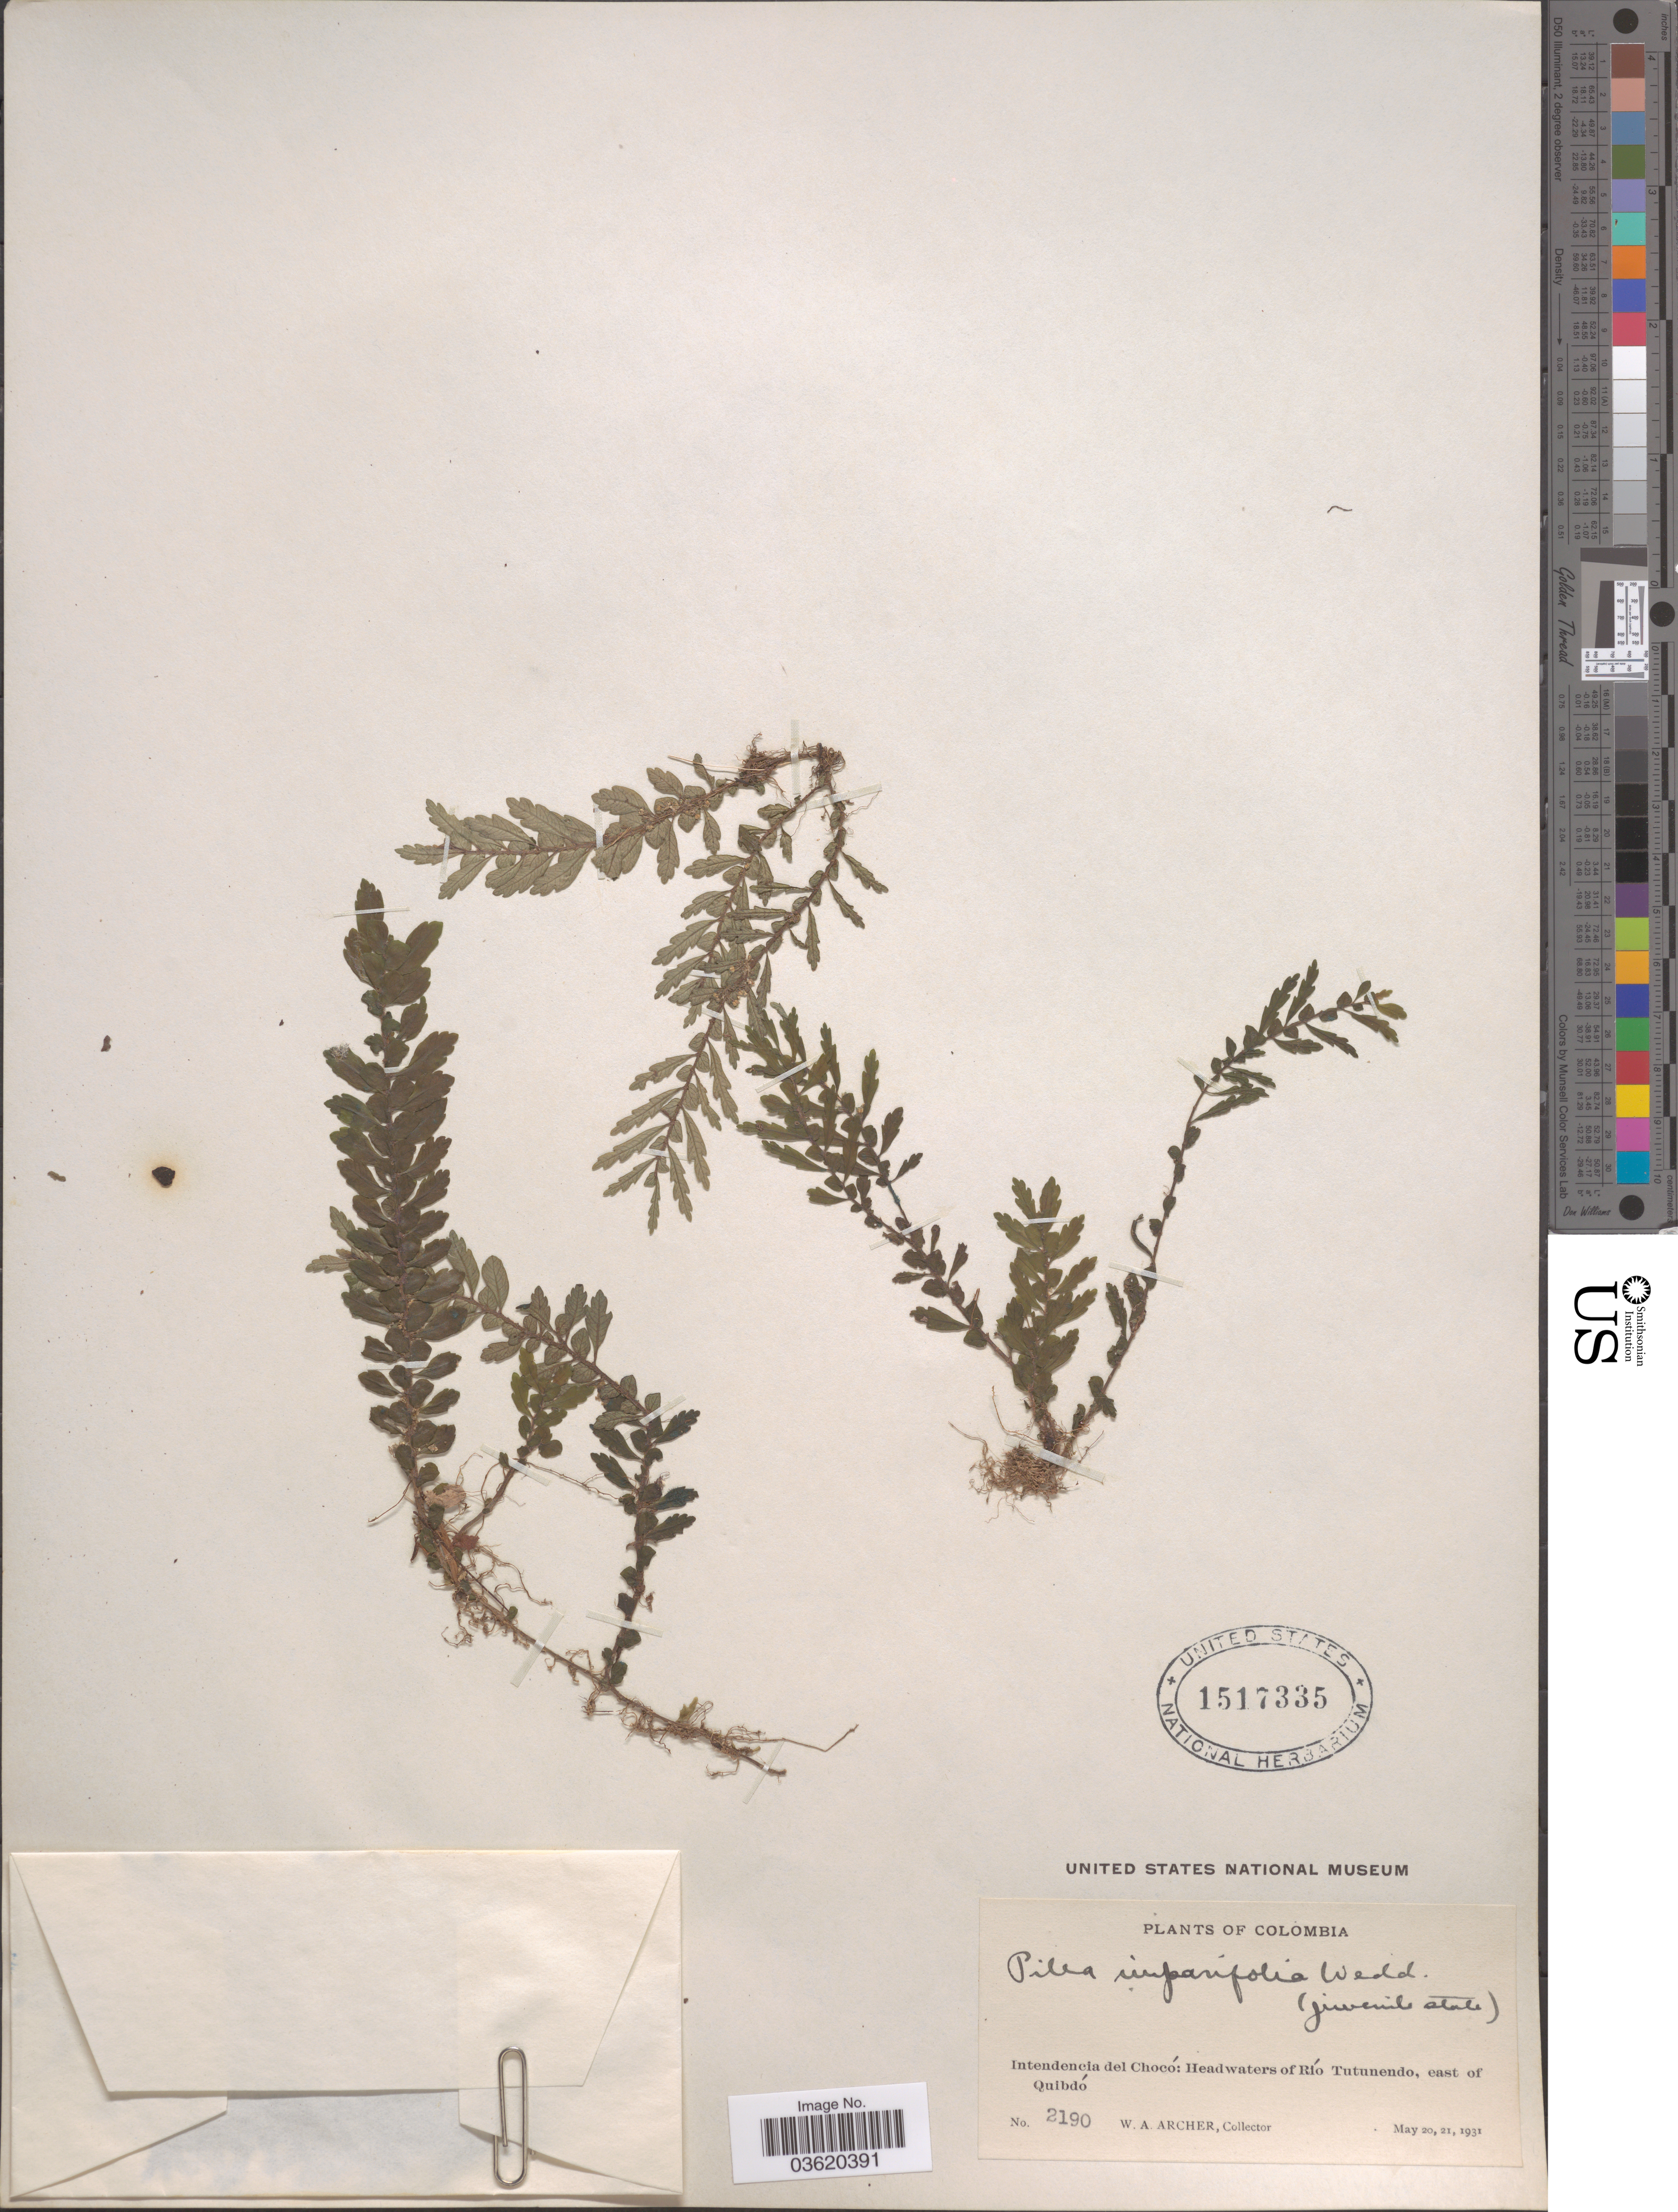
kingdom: Plantae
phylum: Tracheophyta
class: Magnoliopsida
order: Rosales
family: Urticaceae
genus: Pilea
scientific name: Pilea imparifolia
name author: Wedd.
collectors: W. Archer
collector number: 2190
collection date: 1931-05-20/1931-05-21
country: Colombia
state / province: Chocó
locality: Intendencia del Chocó: Headwaters of Río Tutunendo, east of Quibdó.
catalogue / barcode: US 1517335